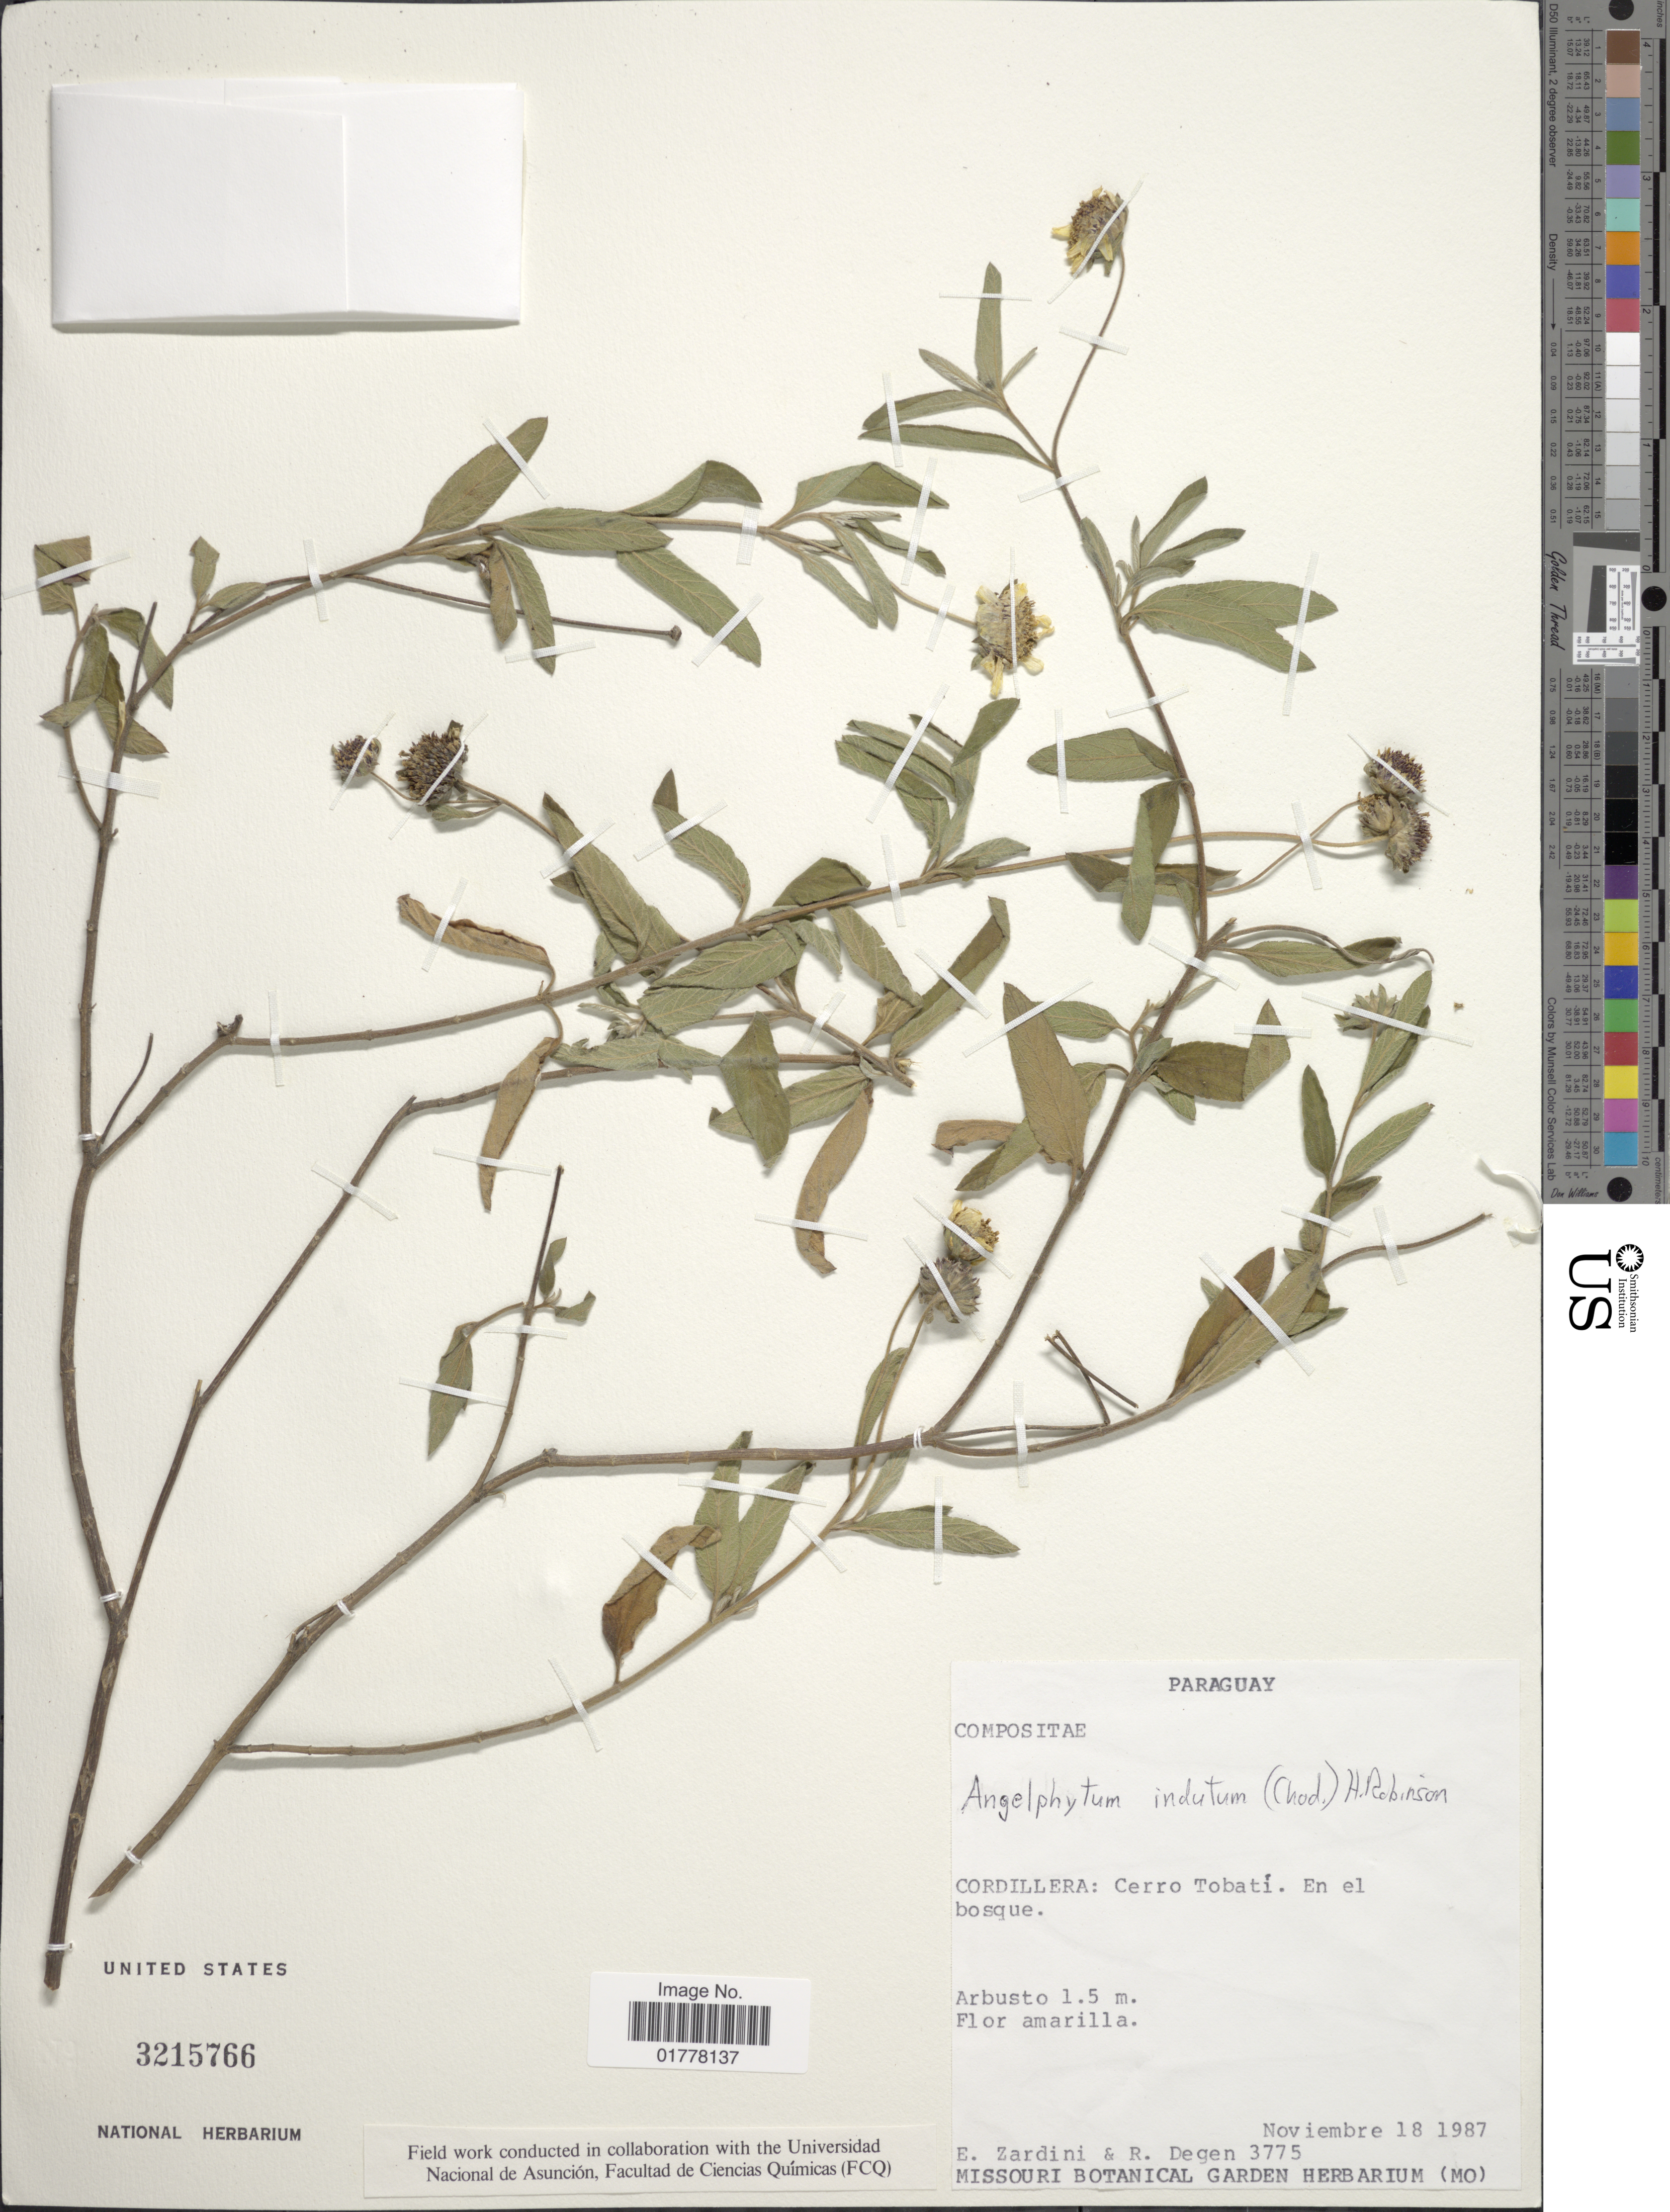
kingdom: Plantae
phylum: Tracheophyta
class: Magnoliopsida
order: Asterales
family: Asteraceae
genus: Angelphytum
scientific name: Angelphytum indutum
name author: (Chodat) H. Rob.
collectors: E. M. Zardini & R. Degen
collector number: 3775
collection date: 1987-11-18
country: Paraguay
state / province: Cordillera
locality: Cordillera: Cerro Tobatí. En el bosque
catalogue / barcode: US 3215766